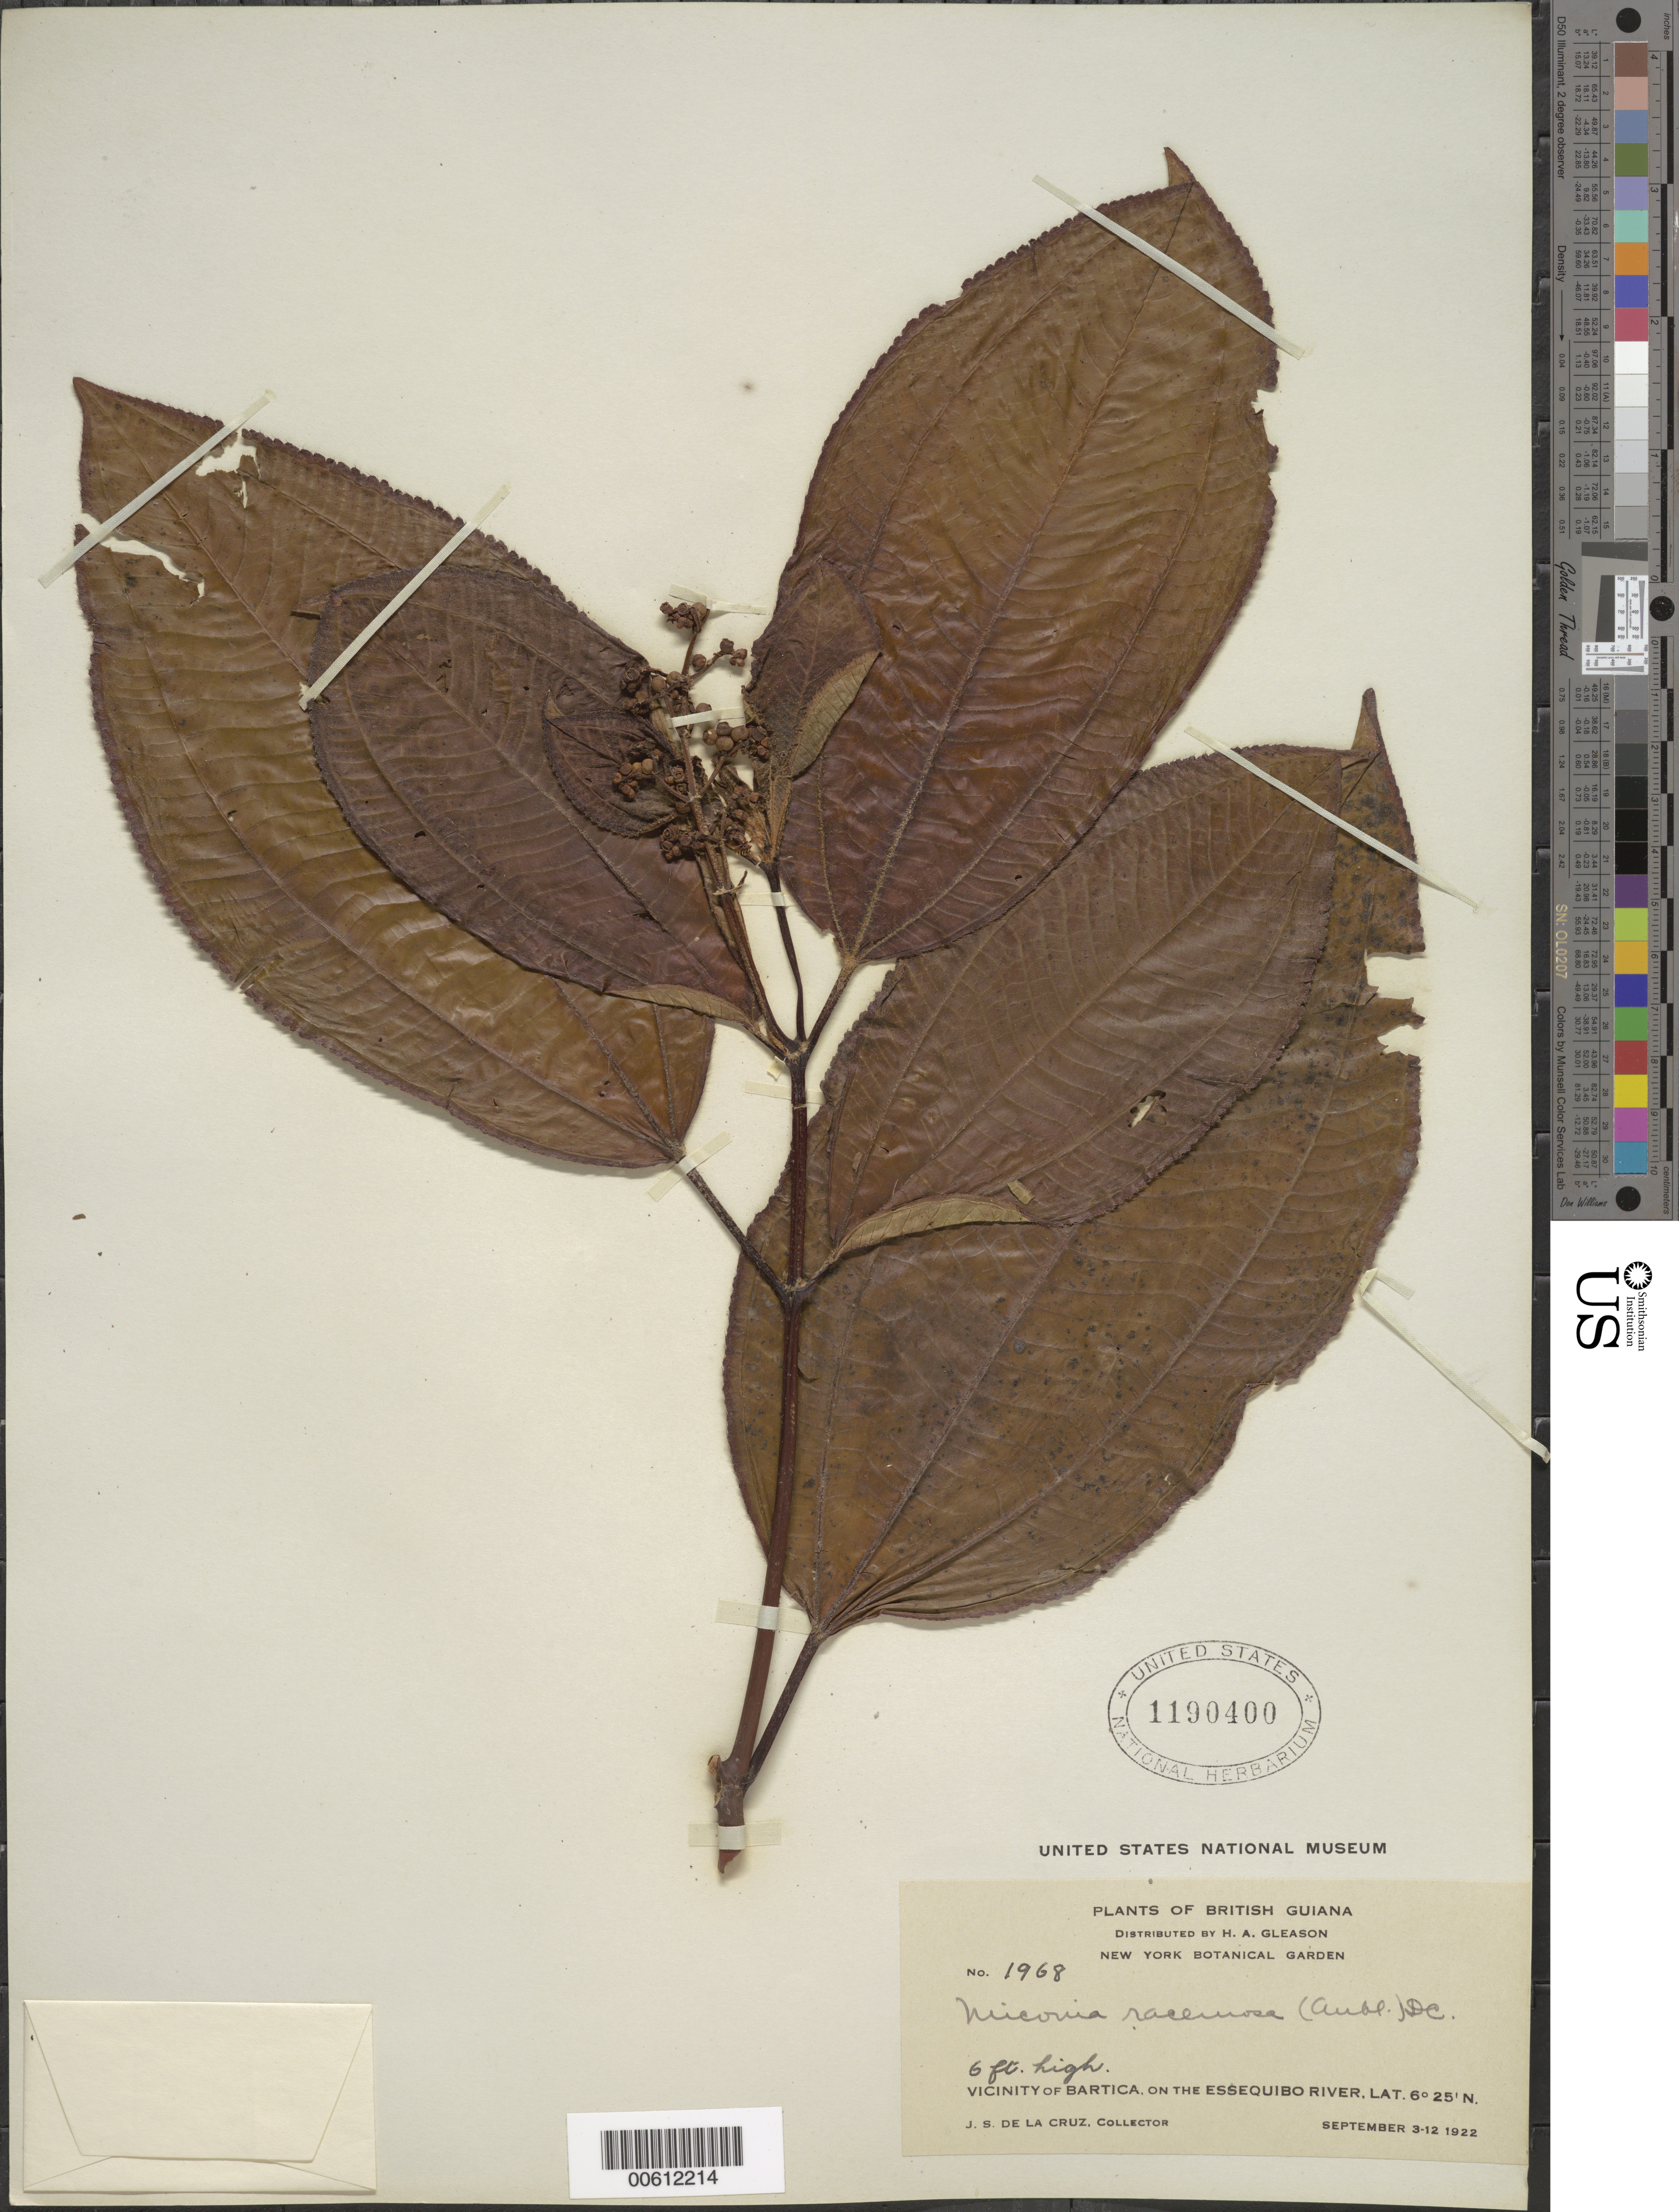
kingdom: Plantae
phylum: Tracheophyta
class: Magnoliopsida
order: Myrtales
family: Melastomataceae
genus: Miconia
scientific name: Miconia racemosa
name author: (Aubl.) DC.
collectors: J. S. de la Cruz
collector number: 1968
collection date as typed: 3-Sep-22 to 12-Sep-22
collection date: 1922-09-03/1922-09-12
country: Guyana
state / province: Cuyuni-Mazaruni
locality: Bartica, vic., on the Essequibo River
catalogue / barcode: US 1190400